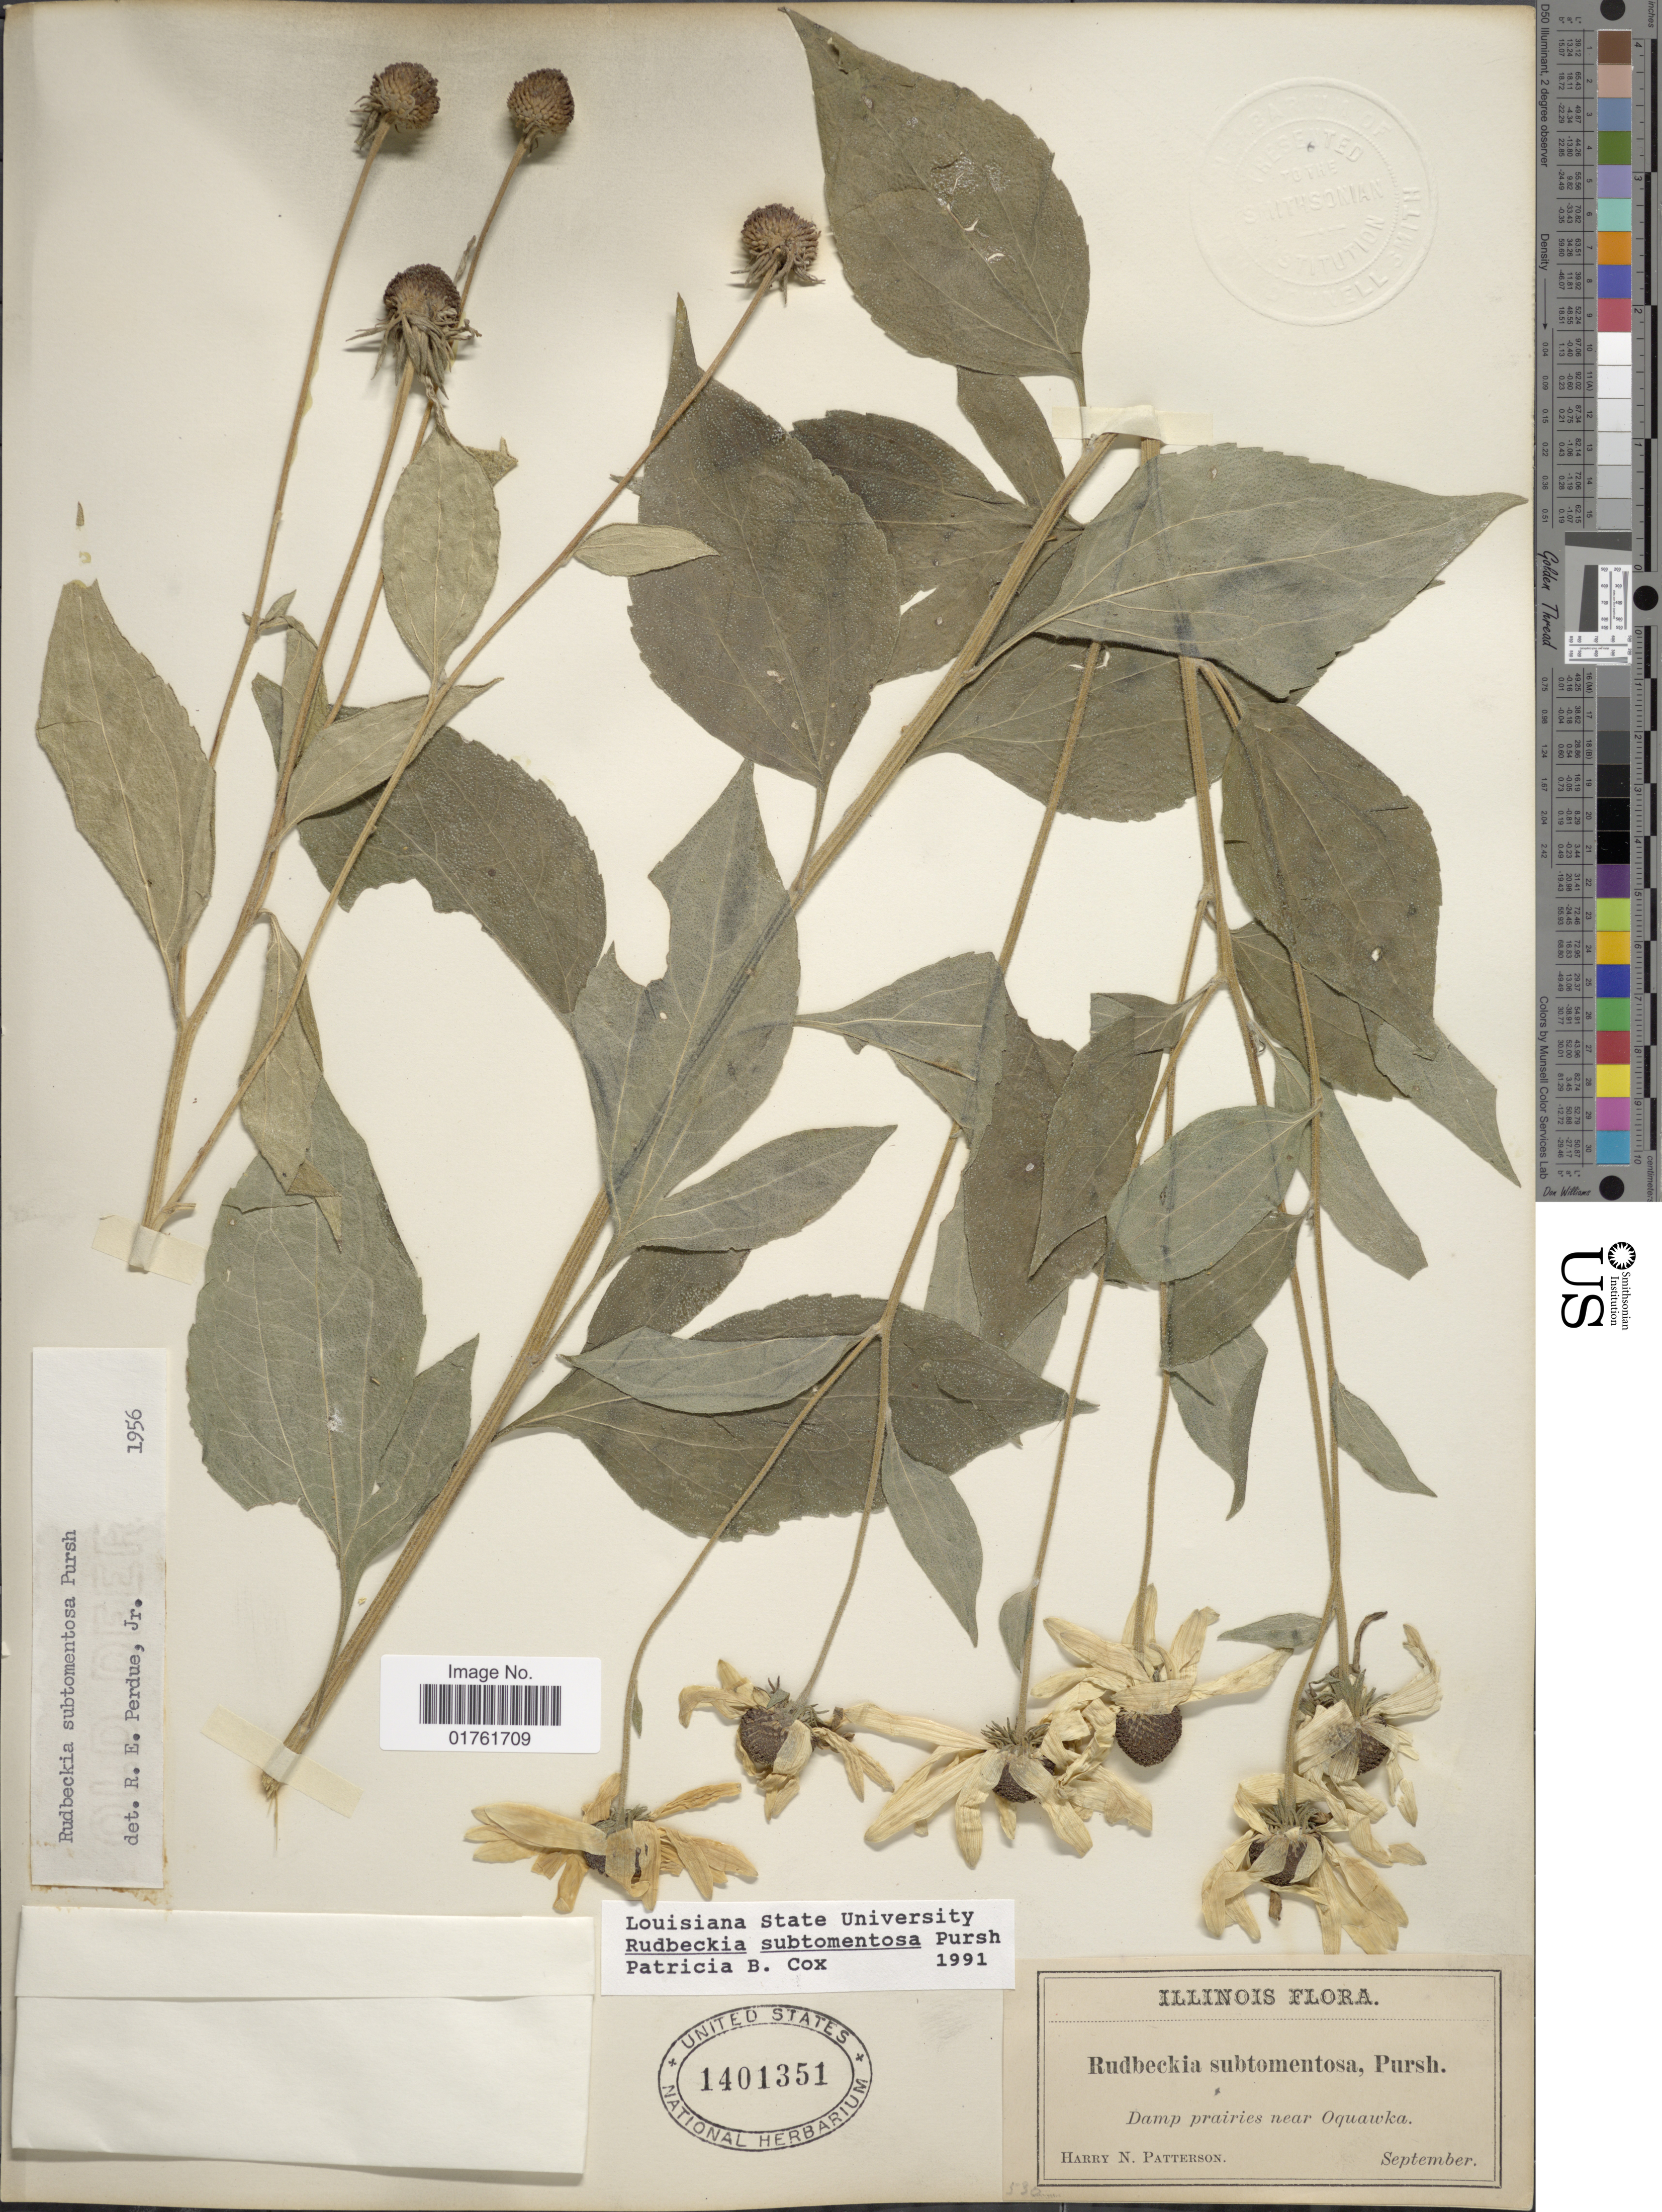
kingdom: Plantae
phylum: Tracheophyta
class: Magnoliopsida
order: Asterales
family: Asteraceae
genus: Rudbeckia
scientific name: Rudbeckia subtomentosa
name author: Pursh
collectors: H. N. Patterson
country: United States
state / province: Illinois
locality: Damp prairies near Oquawka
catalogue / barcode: US 1401351